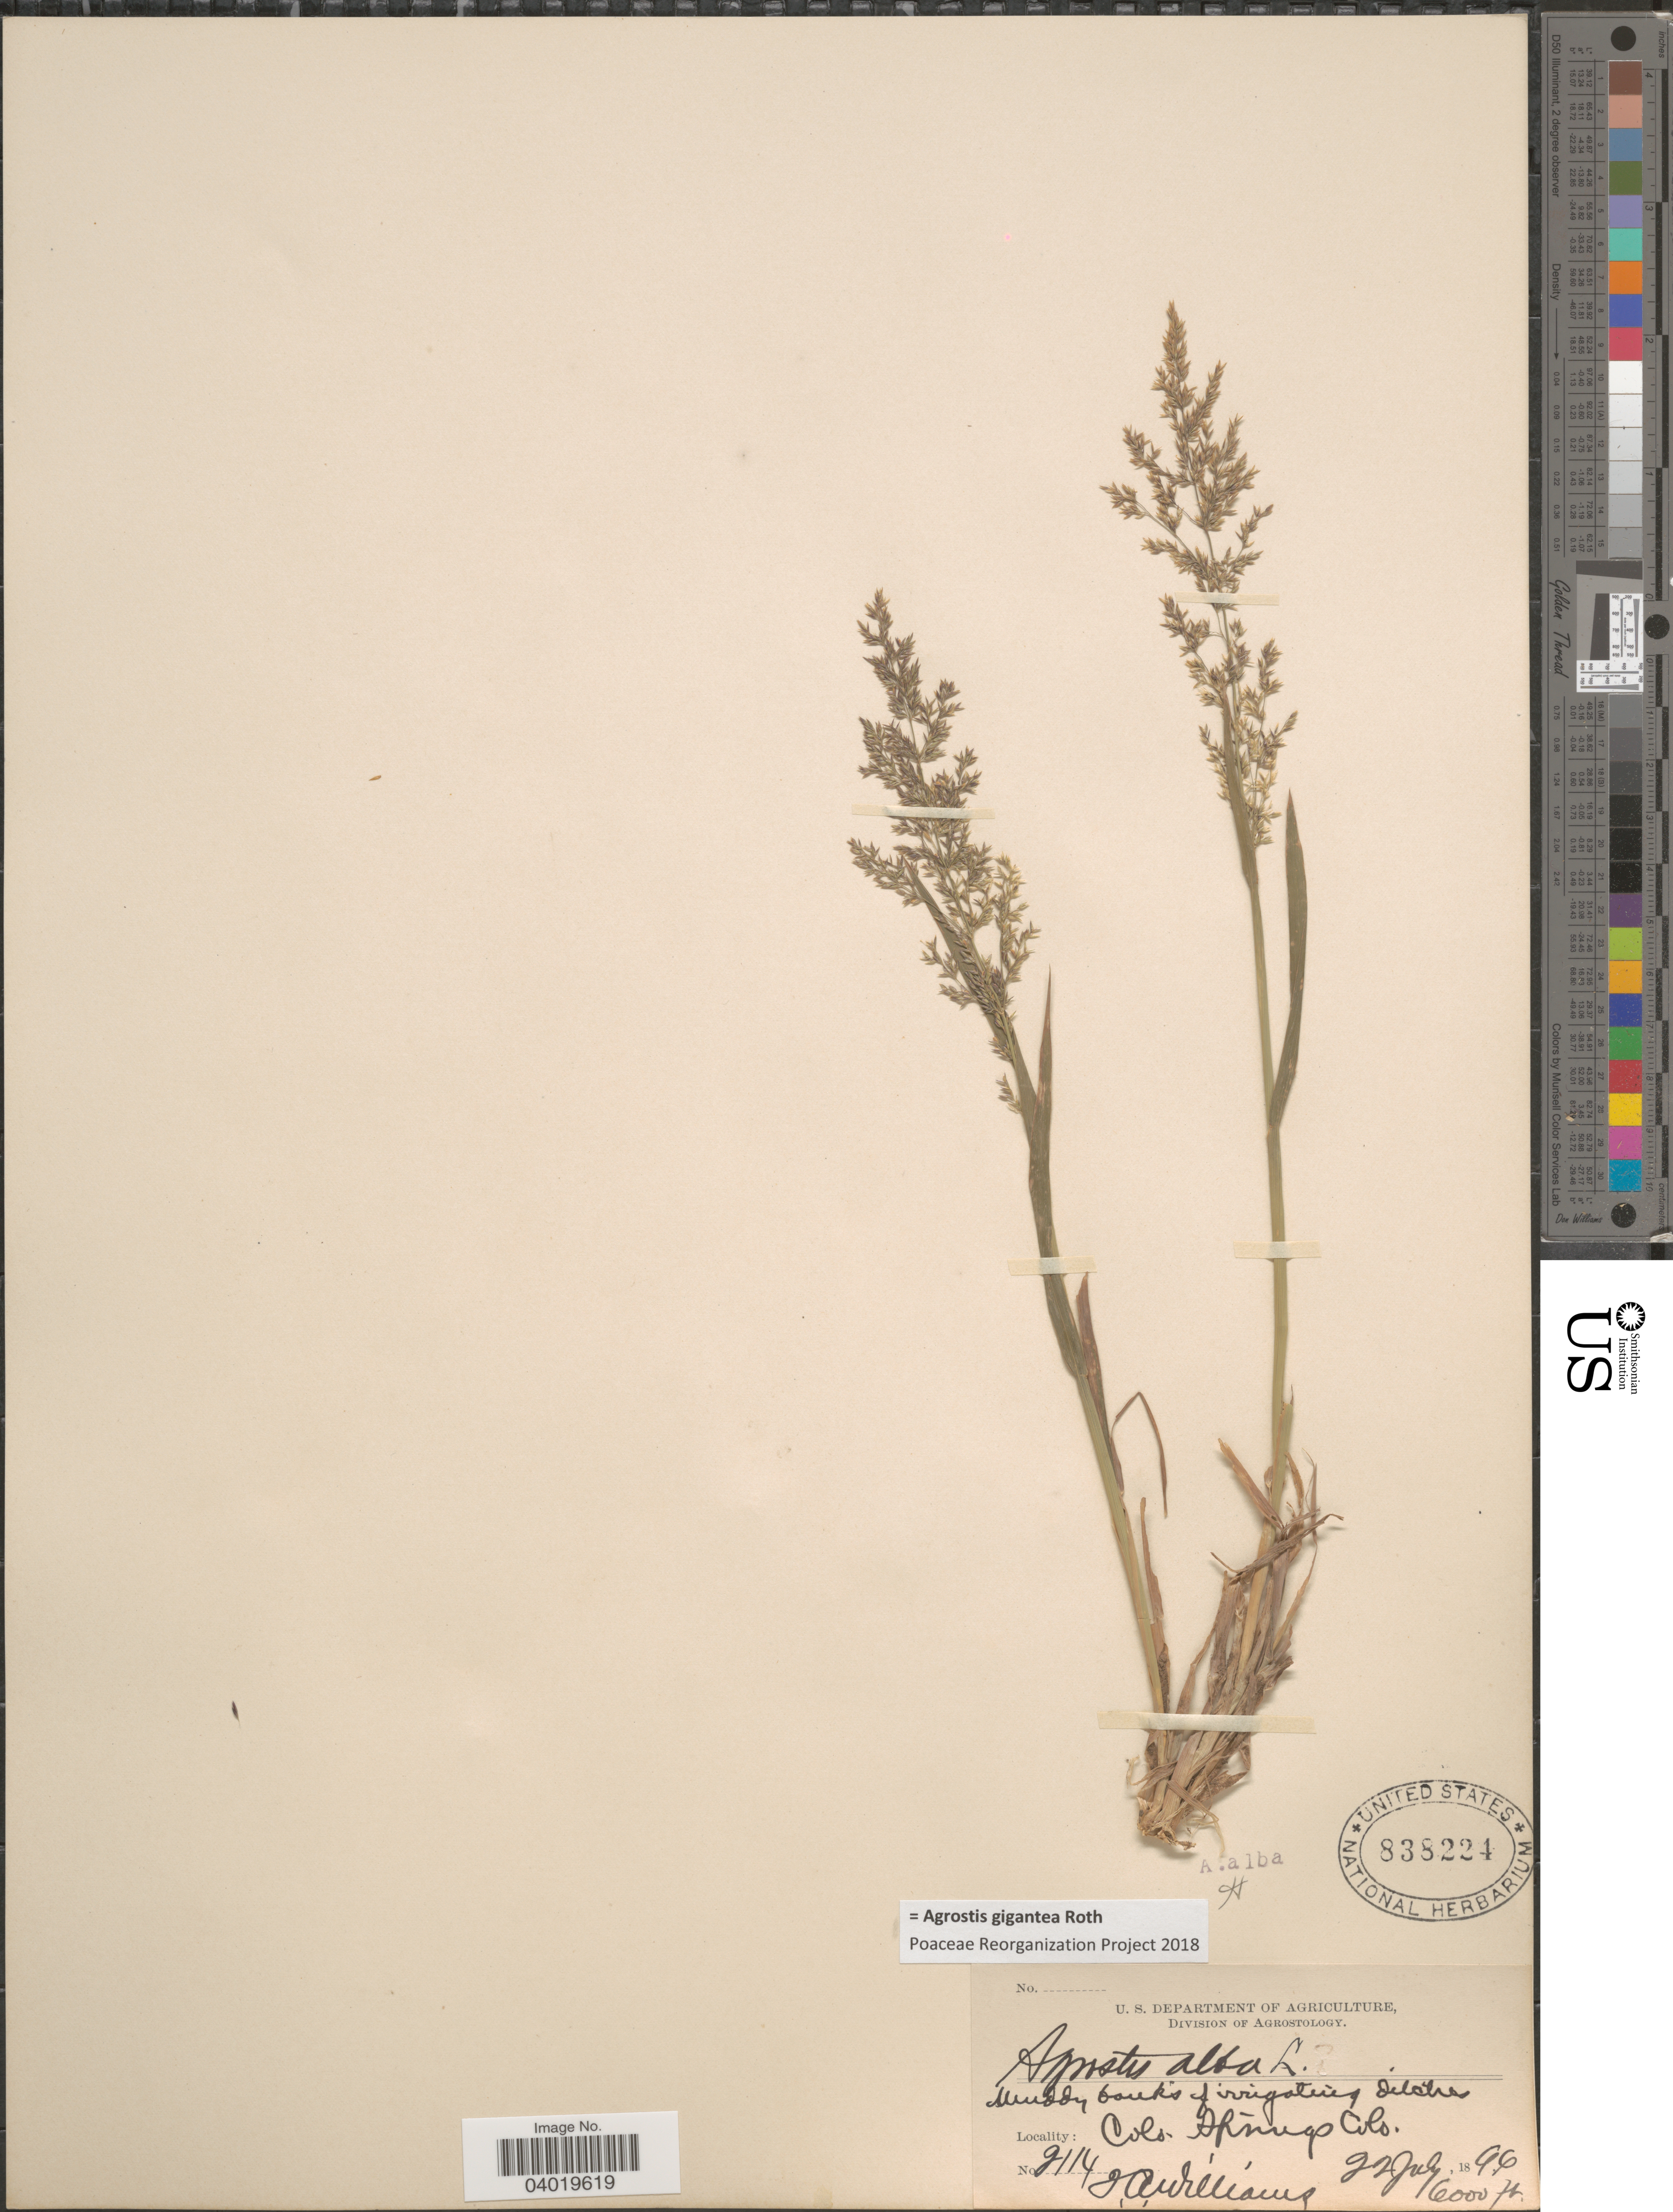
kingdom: Plantae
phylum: Tracheophyta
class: Liliopsida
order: Poales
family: Poaceae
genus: Agrostis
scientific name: Agrostis gigantea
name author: Roth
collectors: T. Williams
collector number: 2114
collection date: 1896-07-22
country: United States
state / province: Colorado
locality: Colo. Springs.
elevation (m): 1829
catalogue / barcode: US 838224